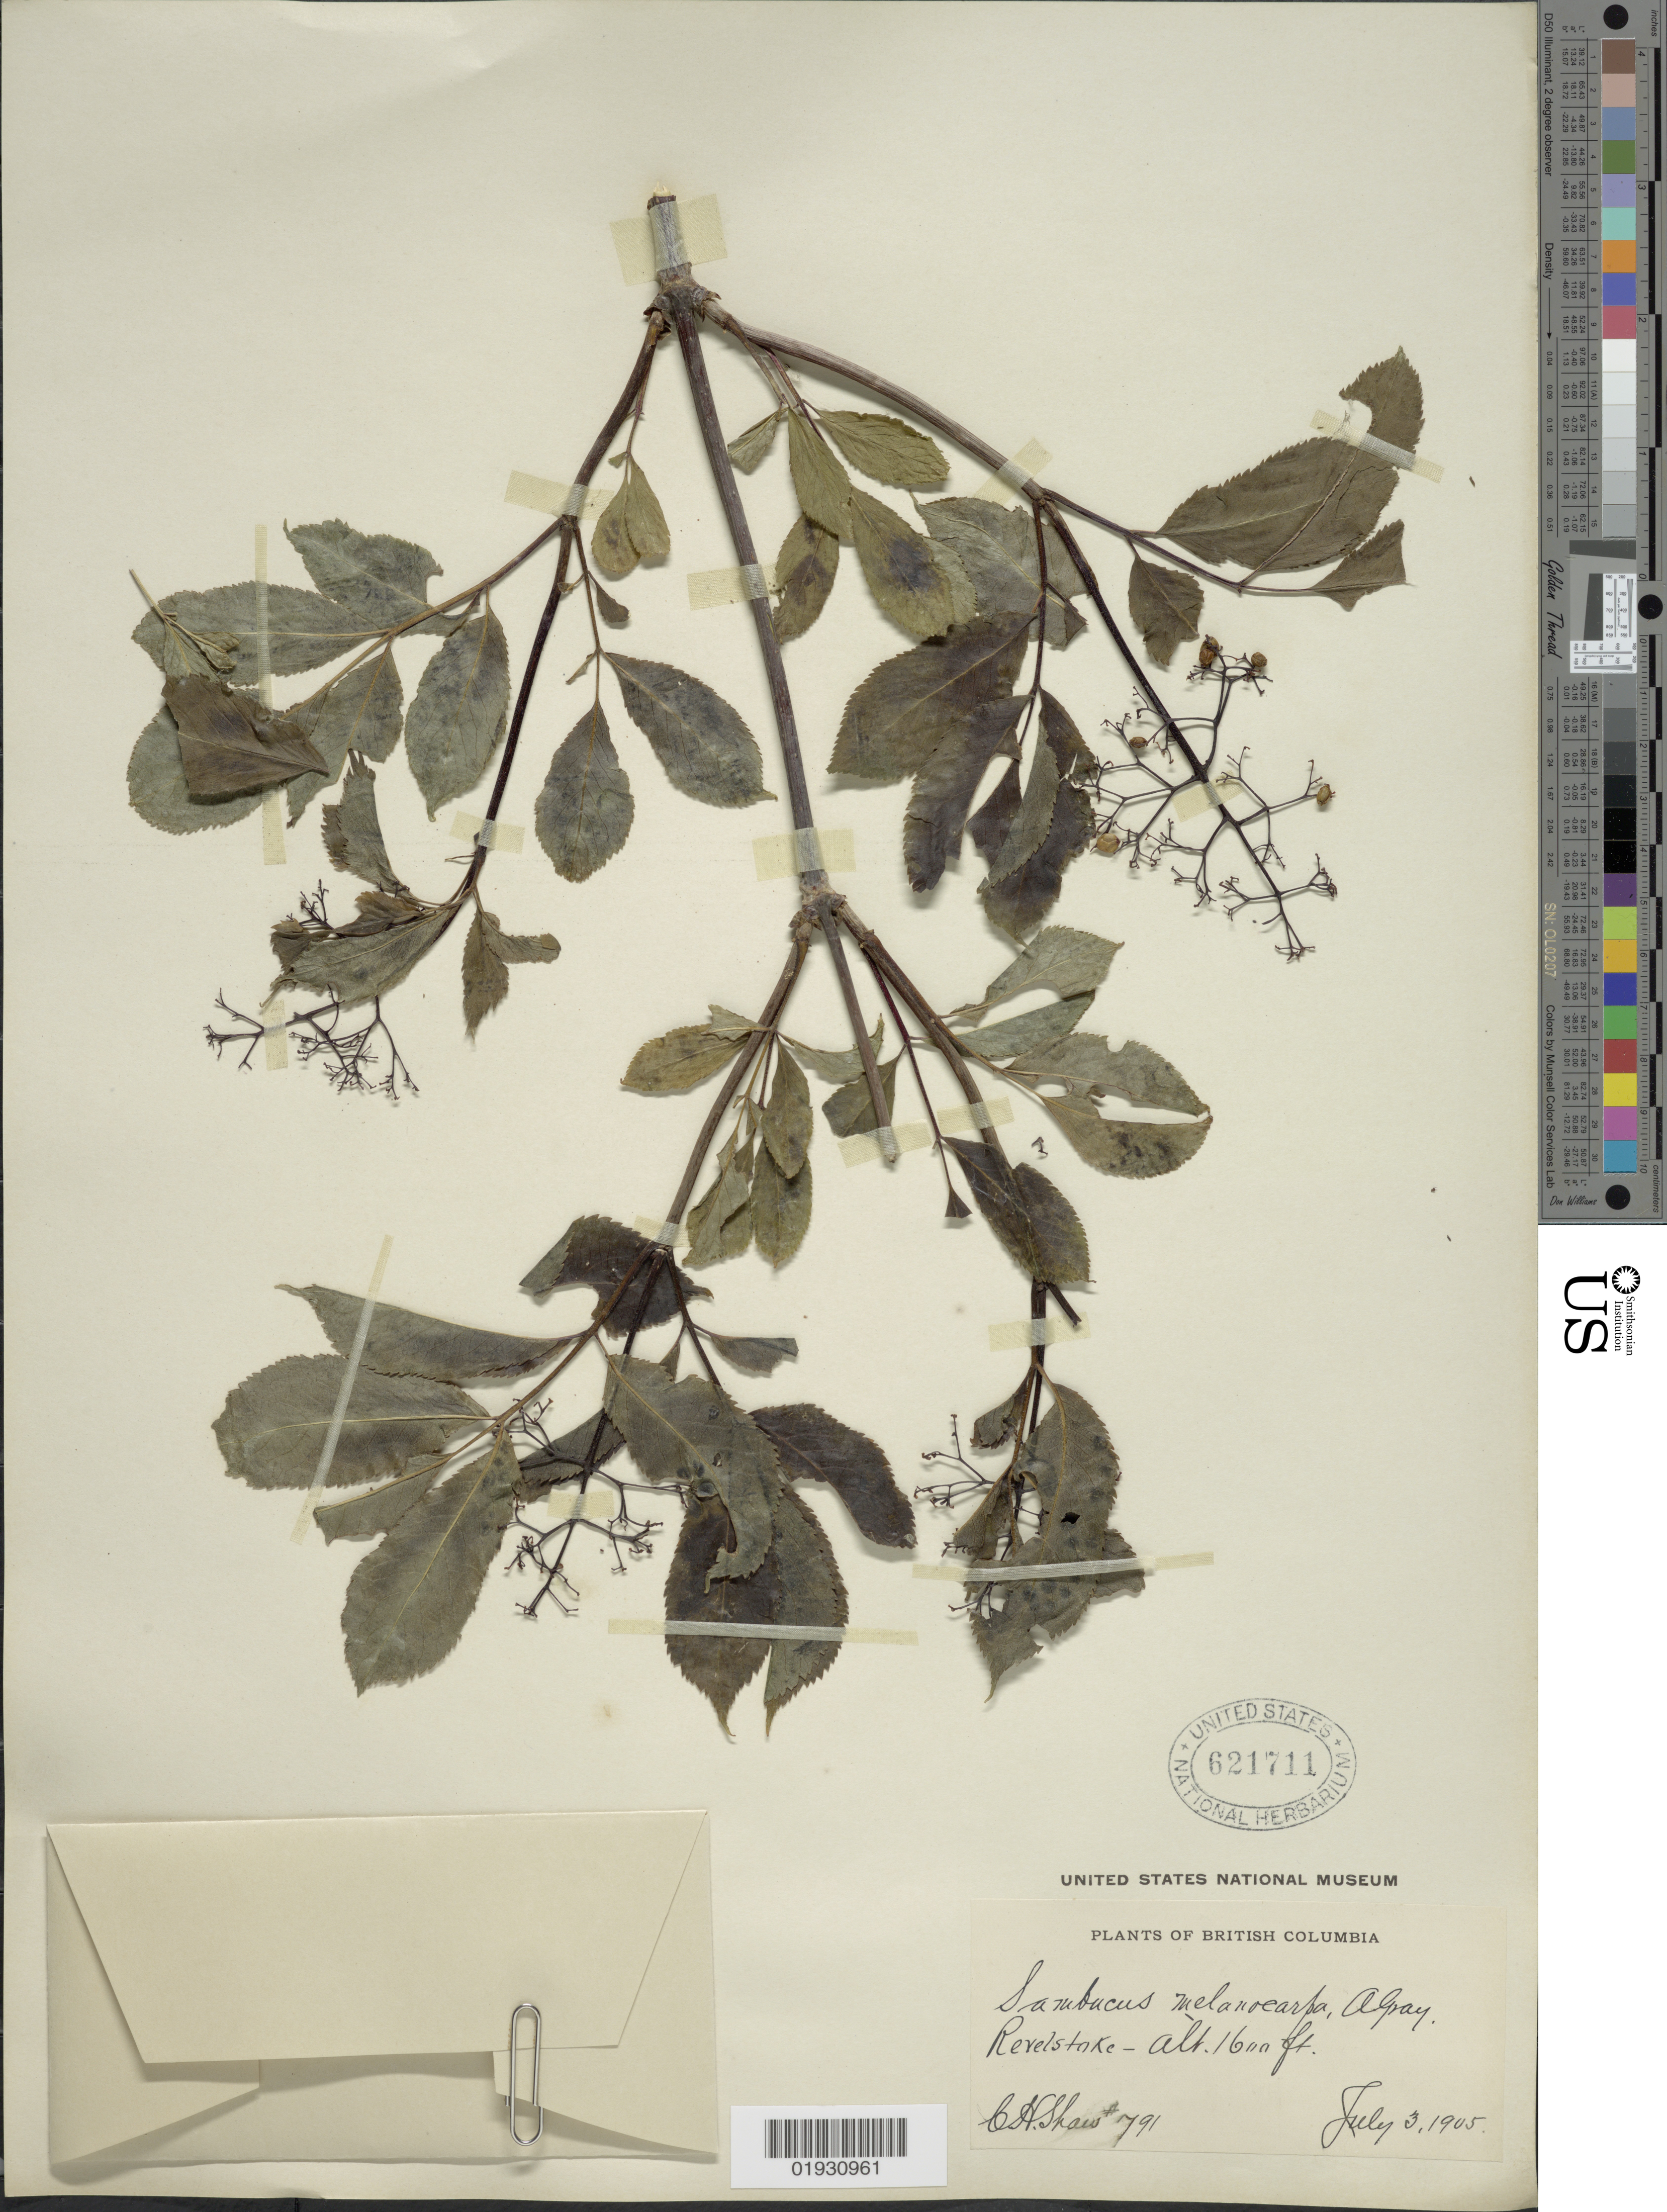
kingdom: Plantae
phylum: Tracheophyta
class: Magnoliopsida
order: Dipsacales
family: Viburnaceae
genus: Sambucus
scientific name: Sambucus melanocarpa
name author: A. Gray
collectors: C. H. Shaw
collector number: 791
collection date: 1905-07-03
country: Canada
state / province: British Columbia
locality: Revelstoke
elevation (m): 488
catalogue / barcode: US 621711